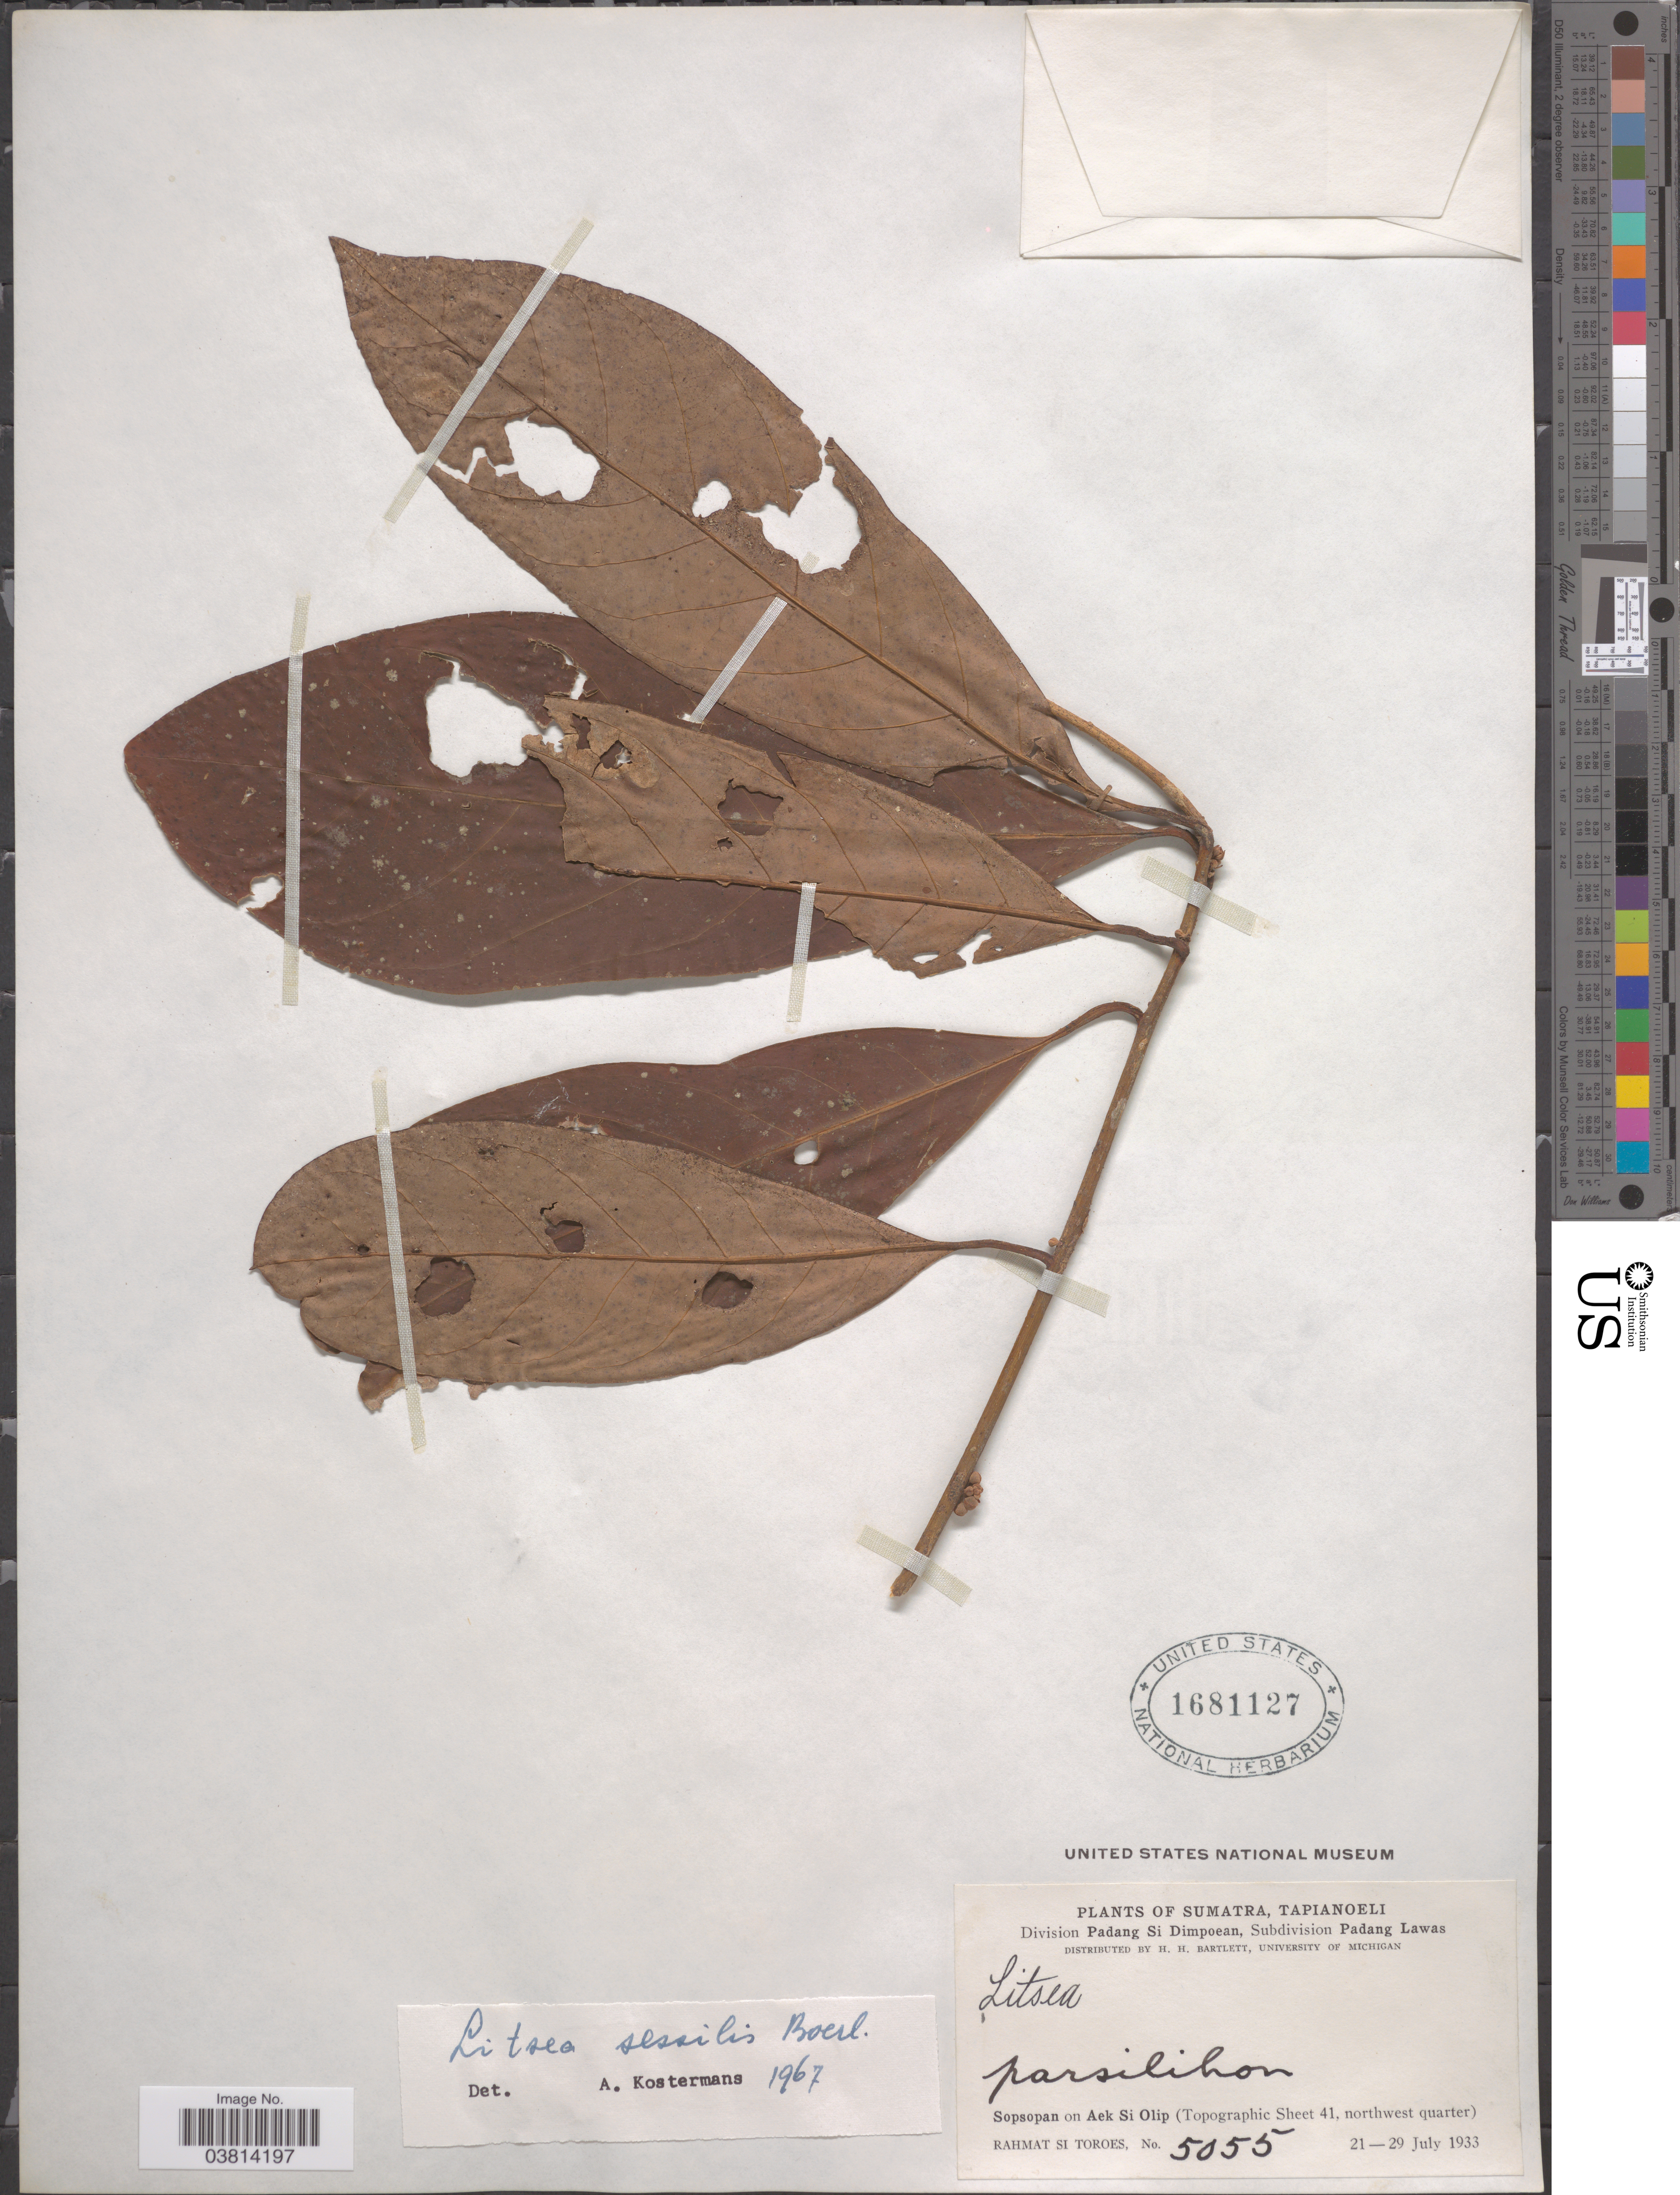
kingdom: Plantae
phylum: Tracheophyta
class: Magnoliopsida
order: Laurales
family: Lauraceae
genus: Litsea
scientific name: Litsea sessilis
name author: Boerl.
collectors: Rahmat Si Boeea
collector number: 5055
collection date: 1933-07-21/1933-07-29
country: Indonesia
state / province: Sumatra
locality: Tapianoeli. Division Padang Si Dimpoean, Subdivision Padang Lawas. Sopsopan on Aek Si Olip (Topographic Sheet 41, northwest quarter).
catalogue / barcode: US 1681127